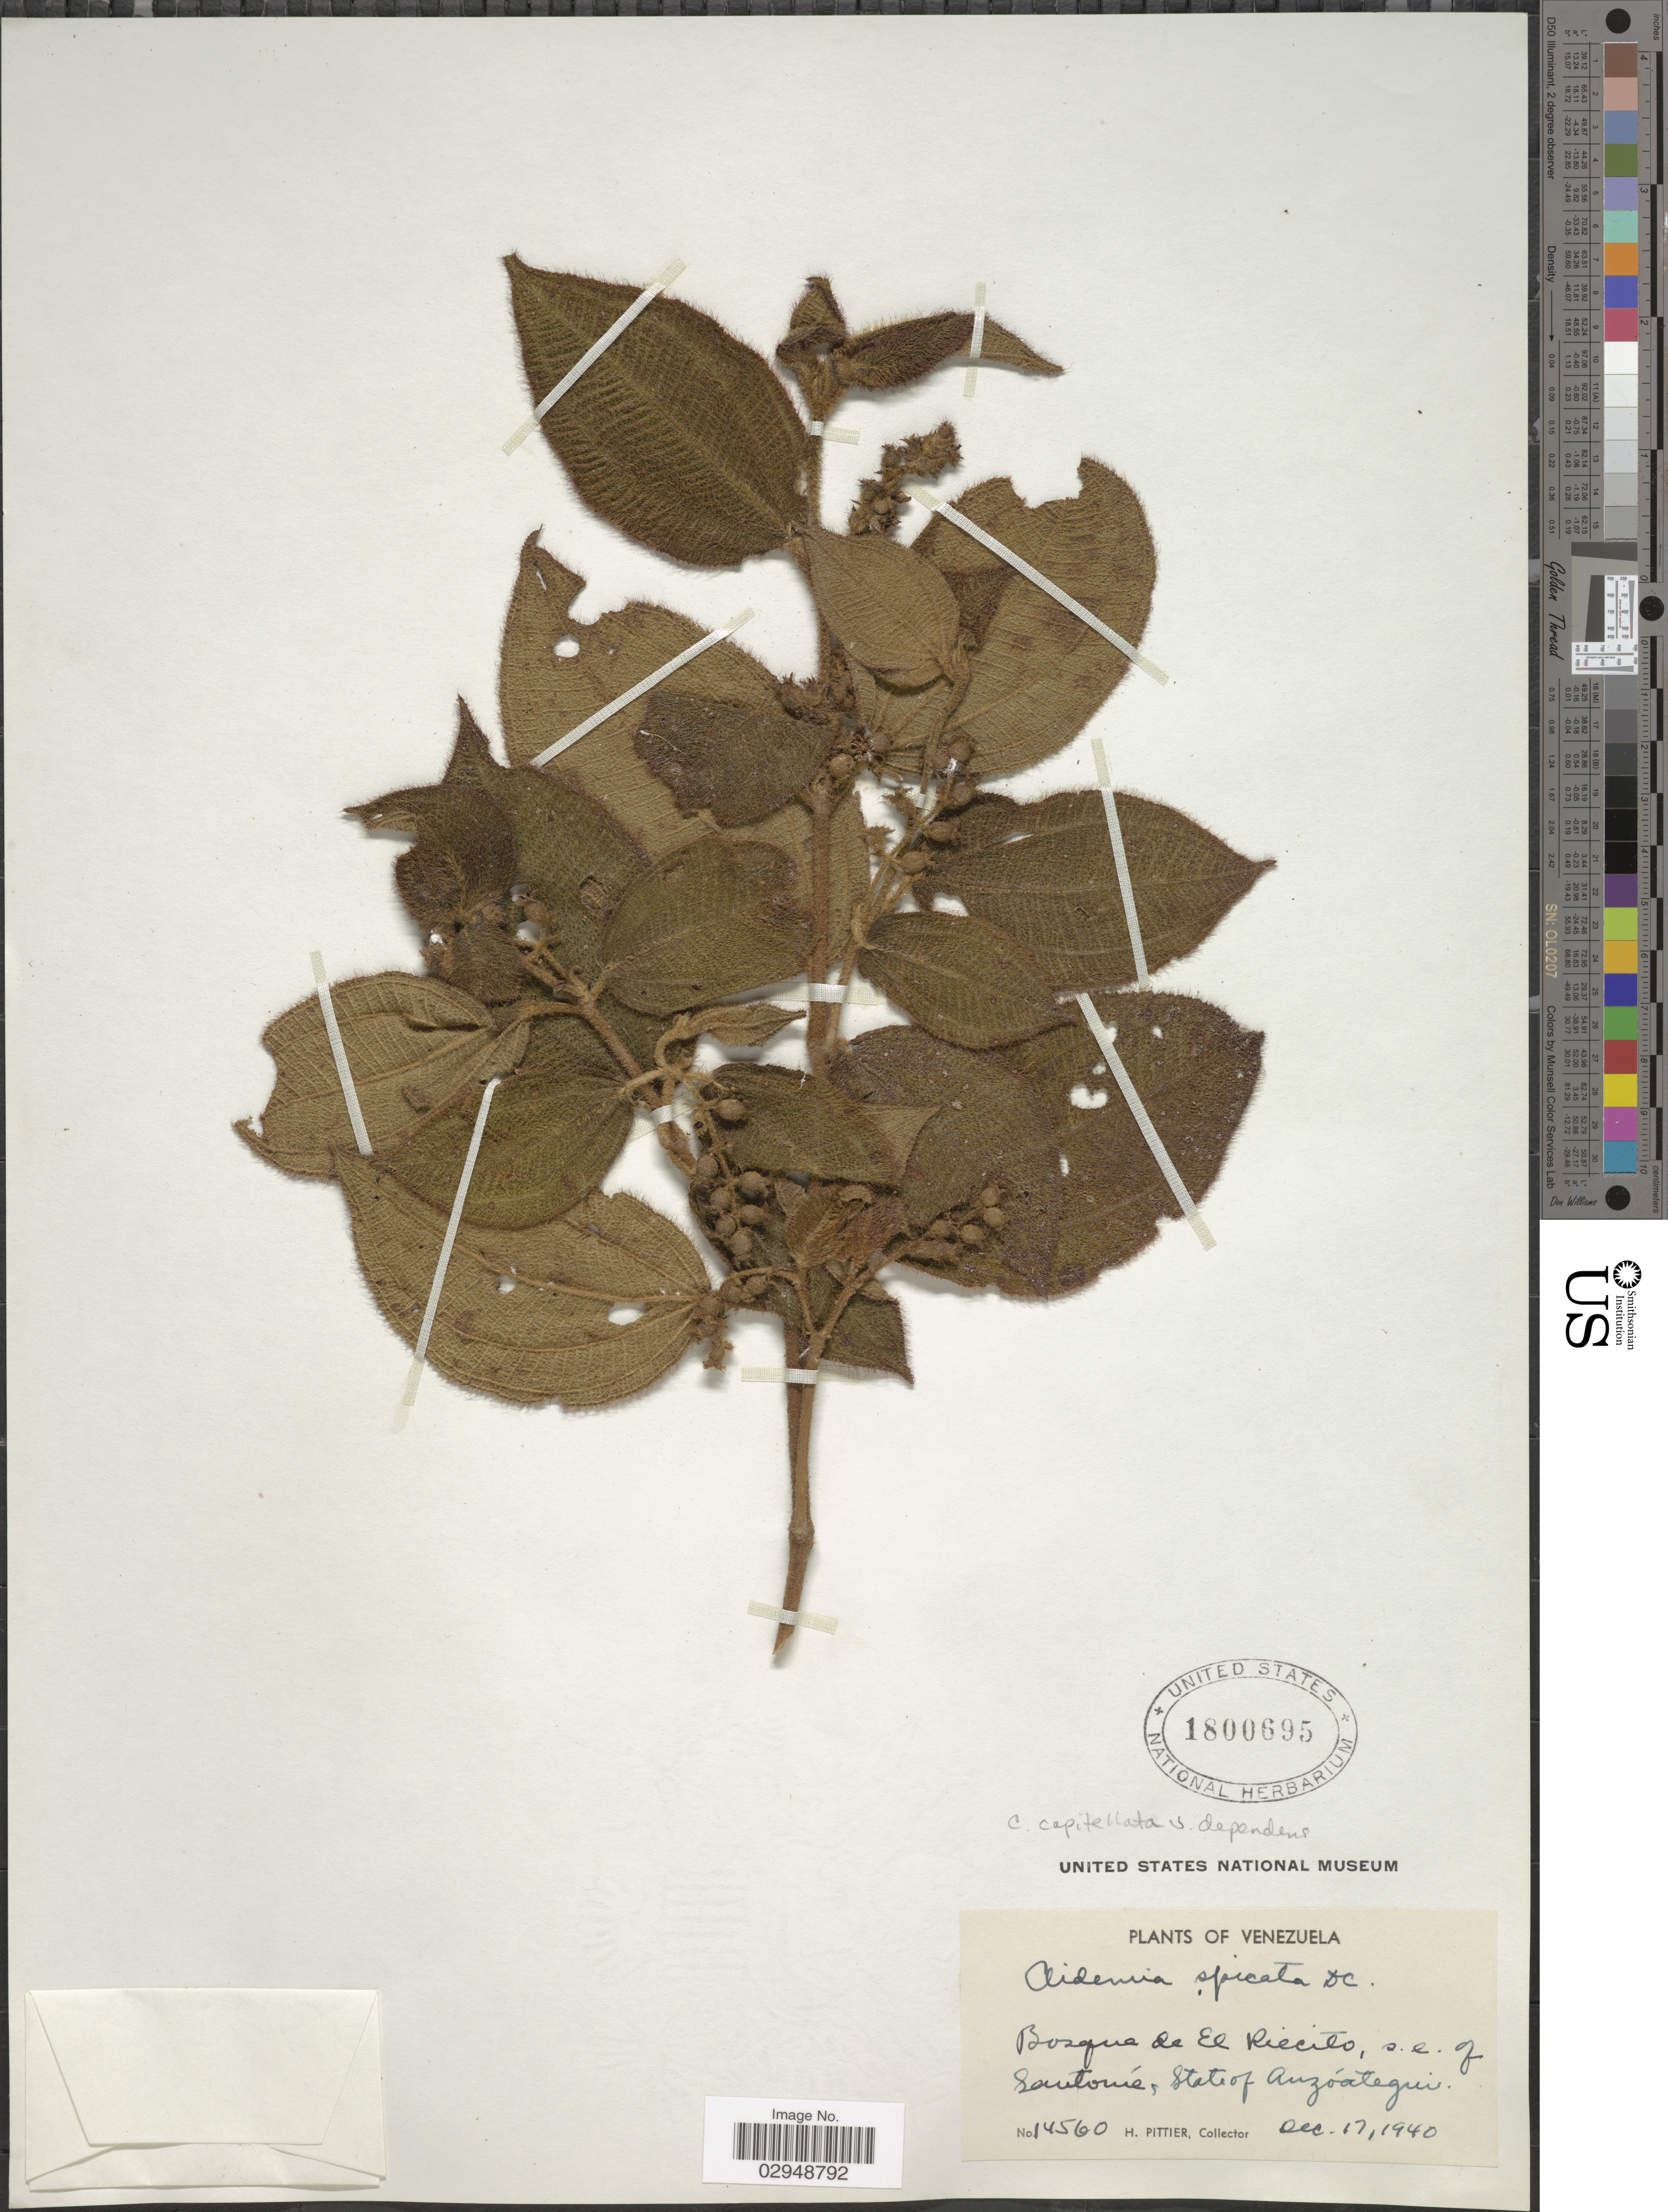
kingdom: Plantae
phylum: Tracheophyta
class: Magnoliopsida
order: Myrtales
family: Melastomataceae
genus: Clidemia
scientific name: Clidemia capitellata var. dependens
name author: (Pav. & D. Don) J.F. Macbr.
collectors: H. F. Pittier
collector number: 14560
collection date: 1940-12-17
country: Venezuela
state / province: Anzoategui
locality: Bosque de El Riecito, s.e. of Santomé, State of Anzóategui.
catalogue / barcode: US 1800695